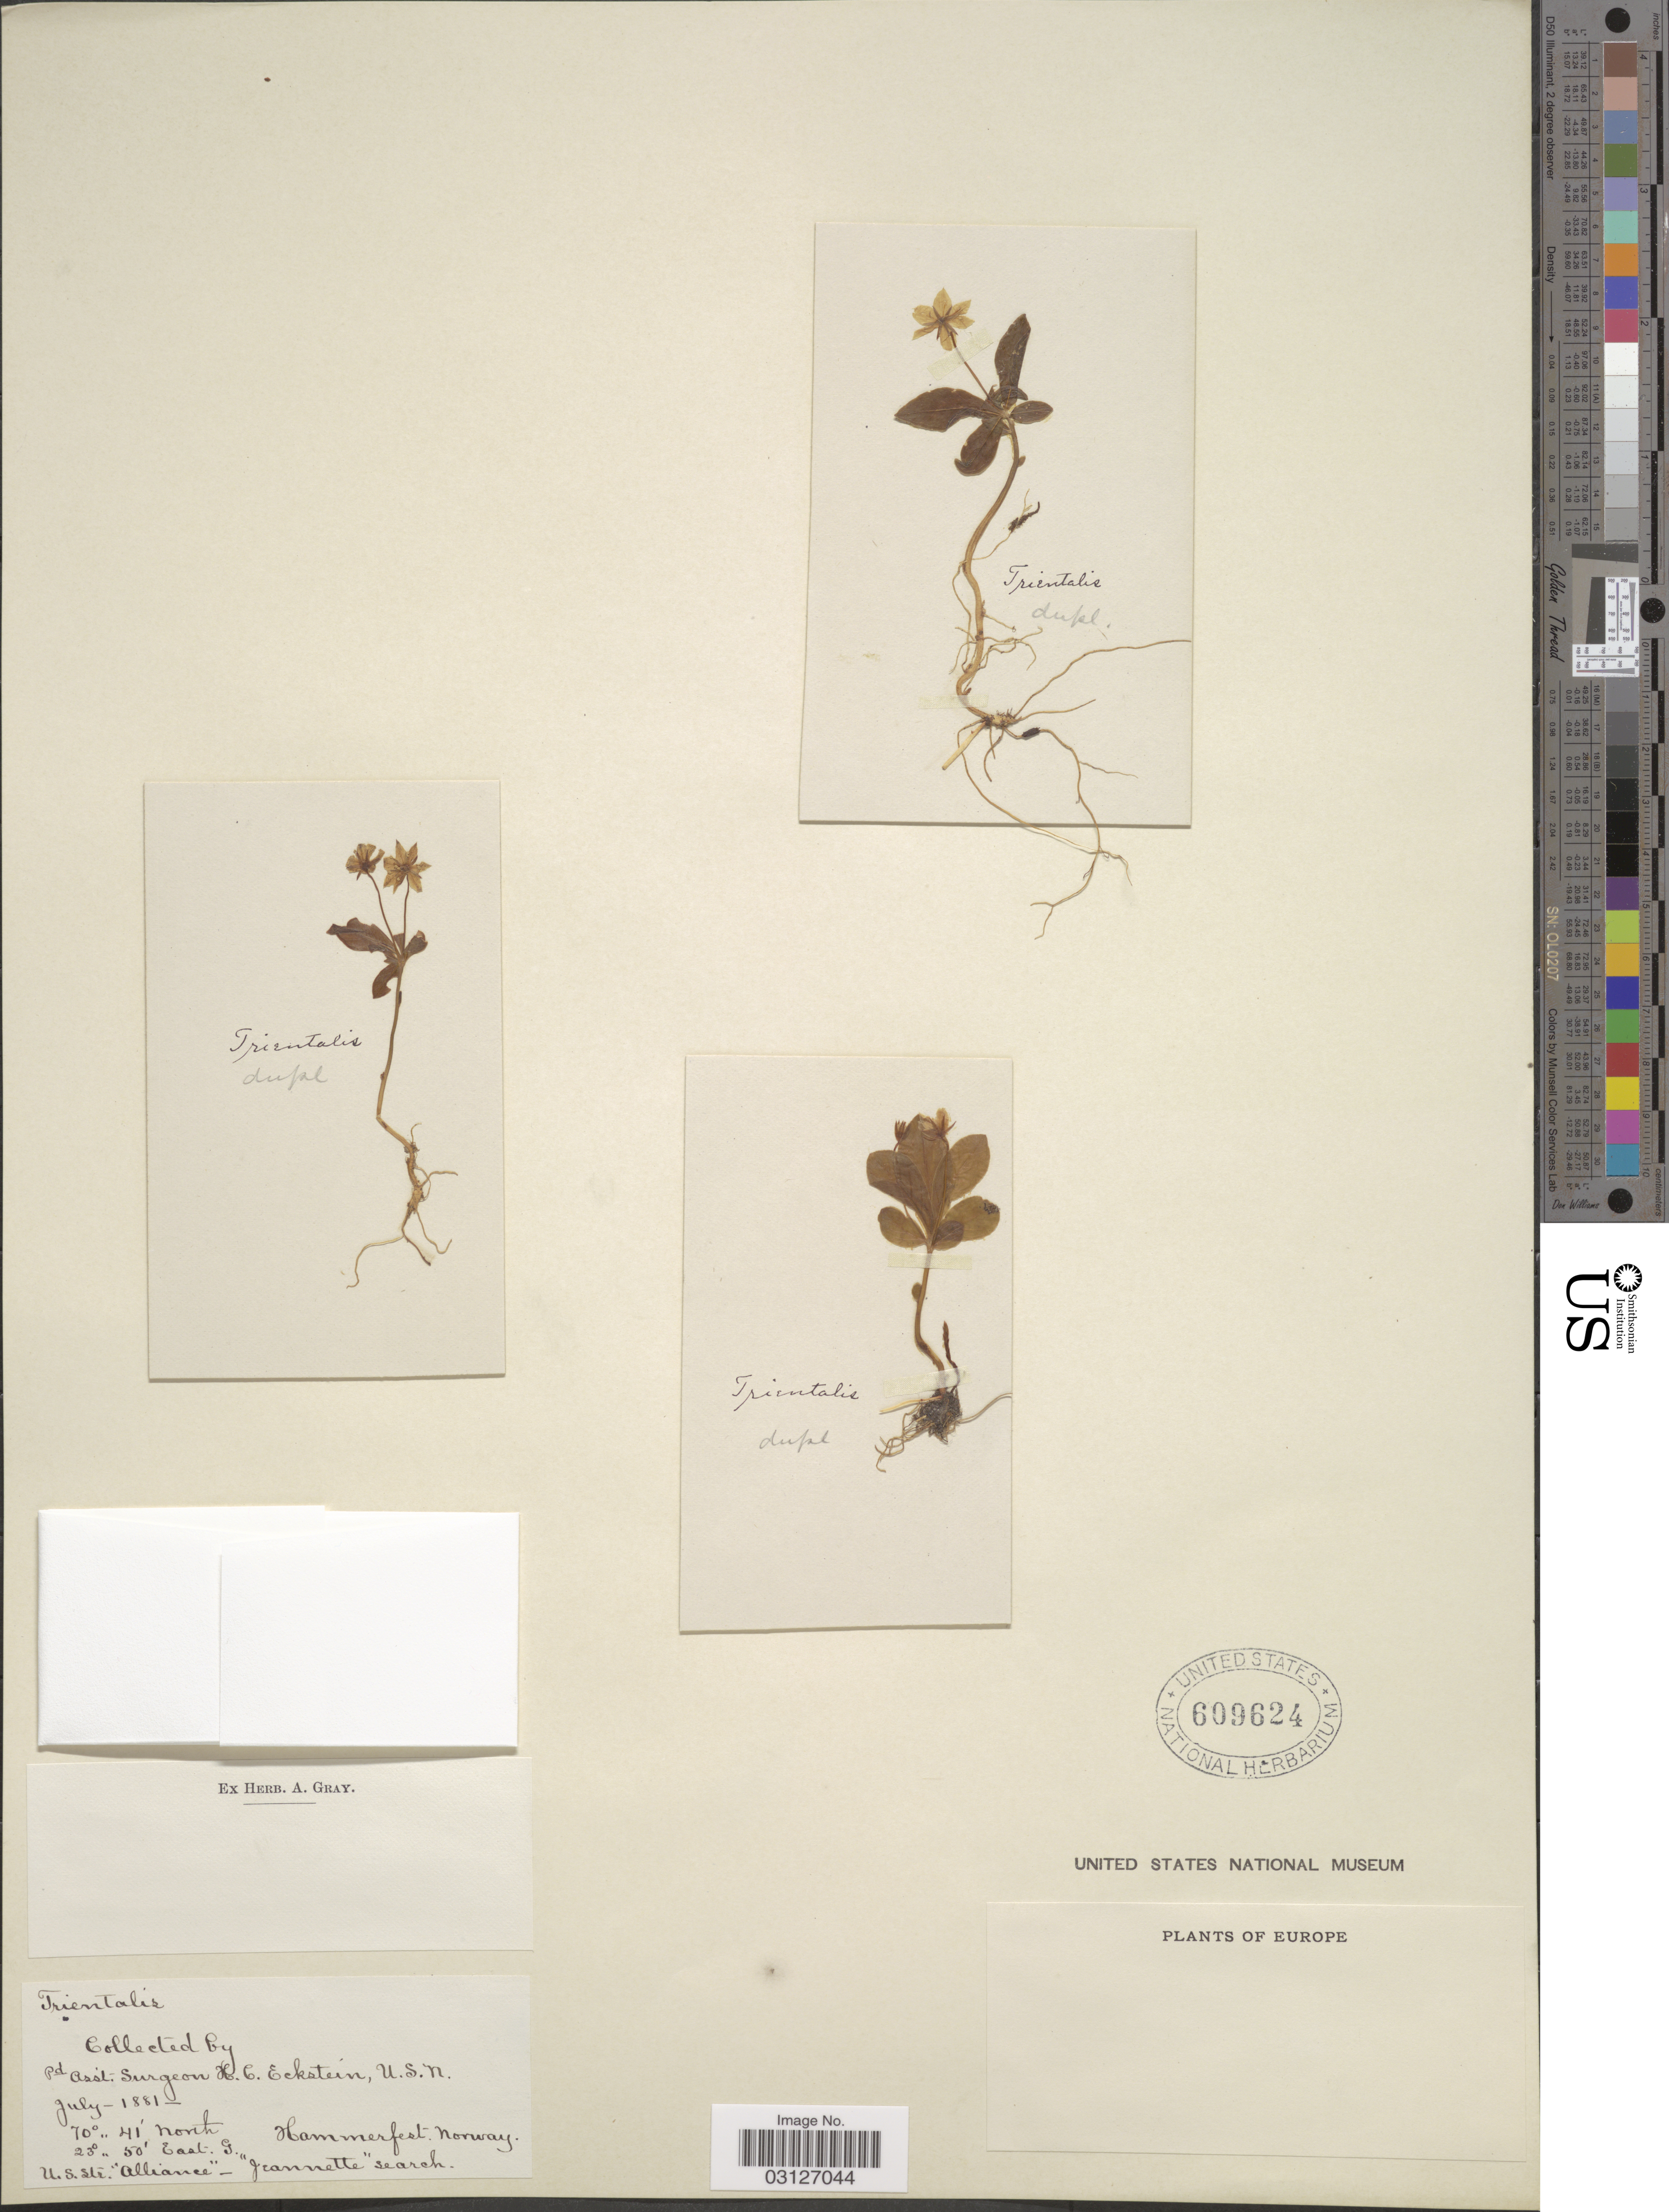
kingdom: Plantae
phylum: Tracheophyta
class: Magnoliopsida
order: Ericales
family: Primulaceae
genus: Trientalis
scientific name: Trientalis europaea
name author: L.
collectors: H. Eckstein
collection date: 1881-07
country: Norway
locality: Hammerfest.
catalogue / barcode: US 609624